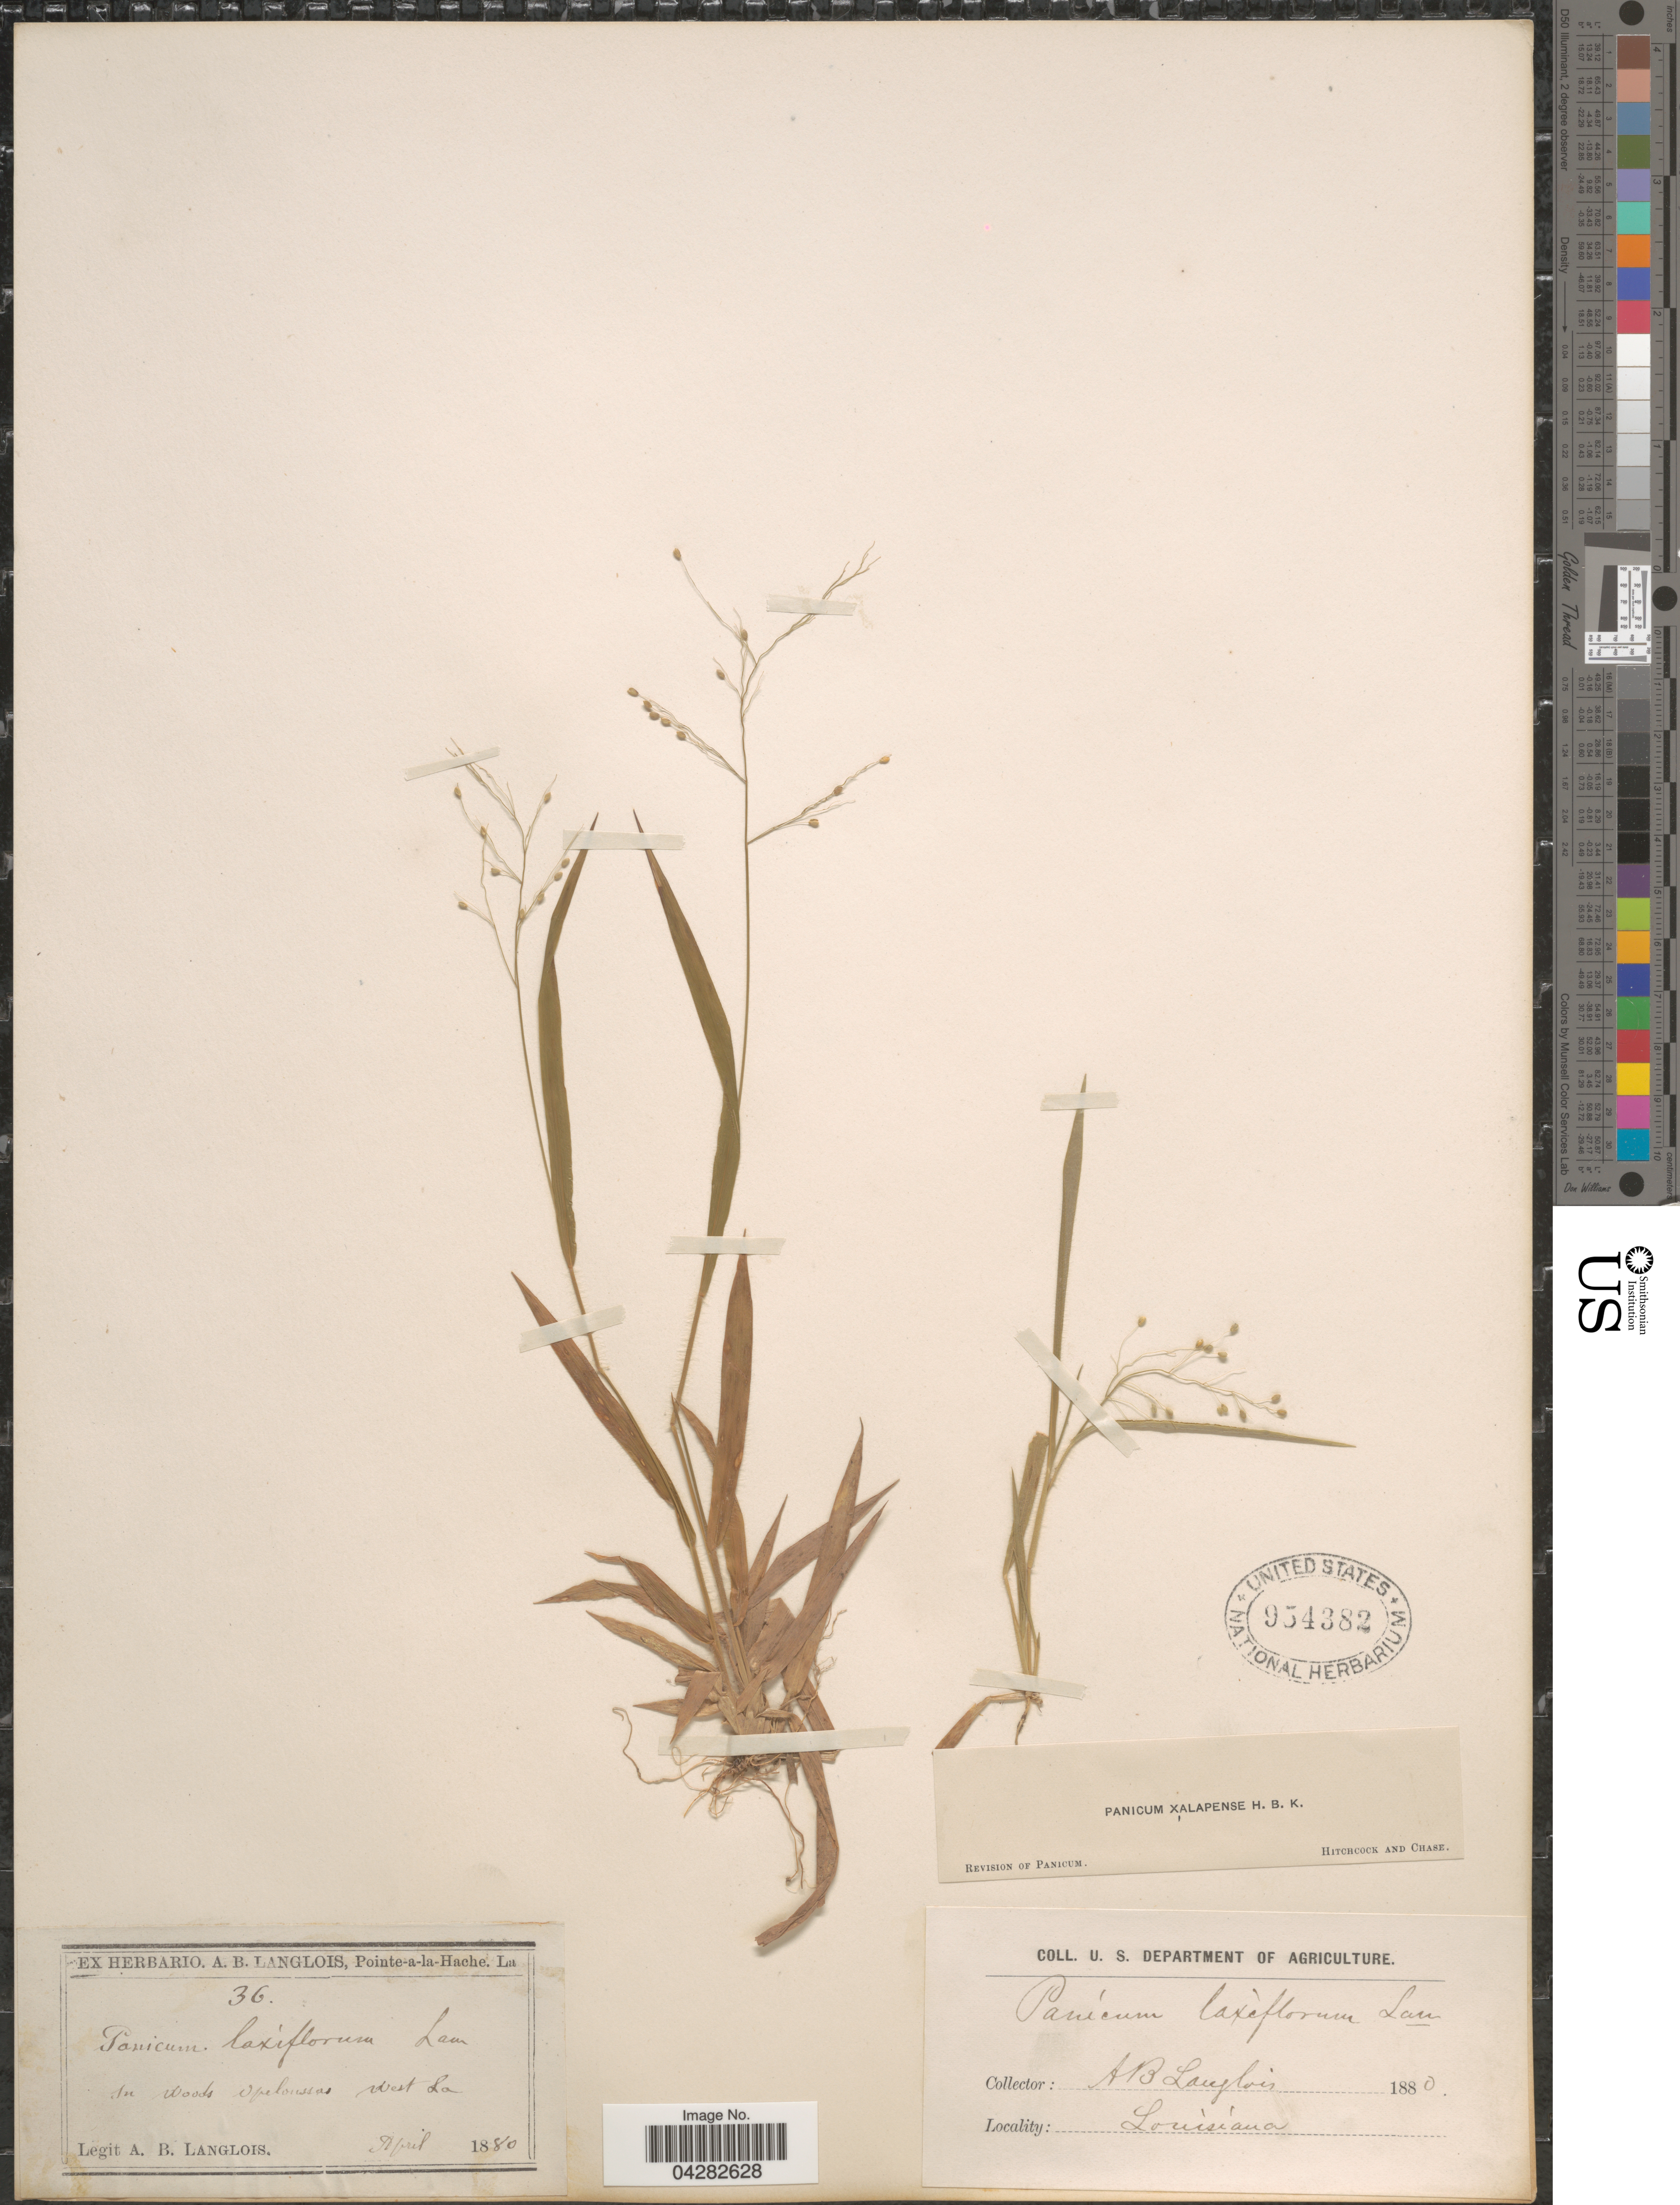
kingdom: Plantae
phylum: Tracheophyta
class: Liliopsida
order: Poales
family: Poaceae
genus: Dichanthelium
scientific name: Dichanthelium laxiflorum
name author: (Lam.) Gould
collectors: A. Langlois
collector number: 36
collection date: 1880-04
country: United States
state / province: Louisiana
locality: Opeloussas West La.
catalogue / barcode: US 954382